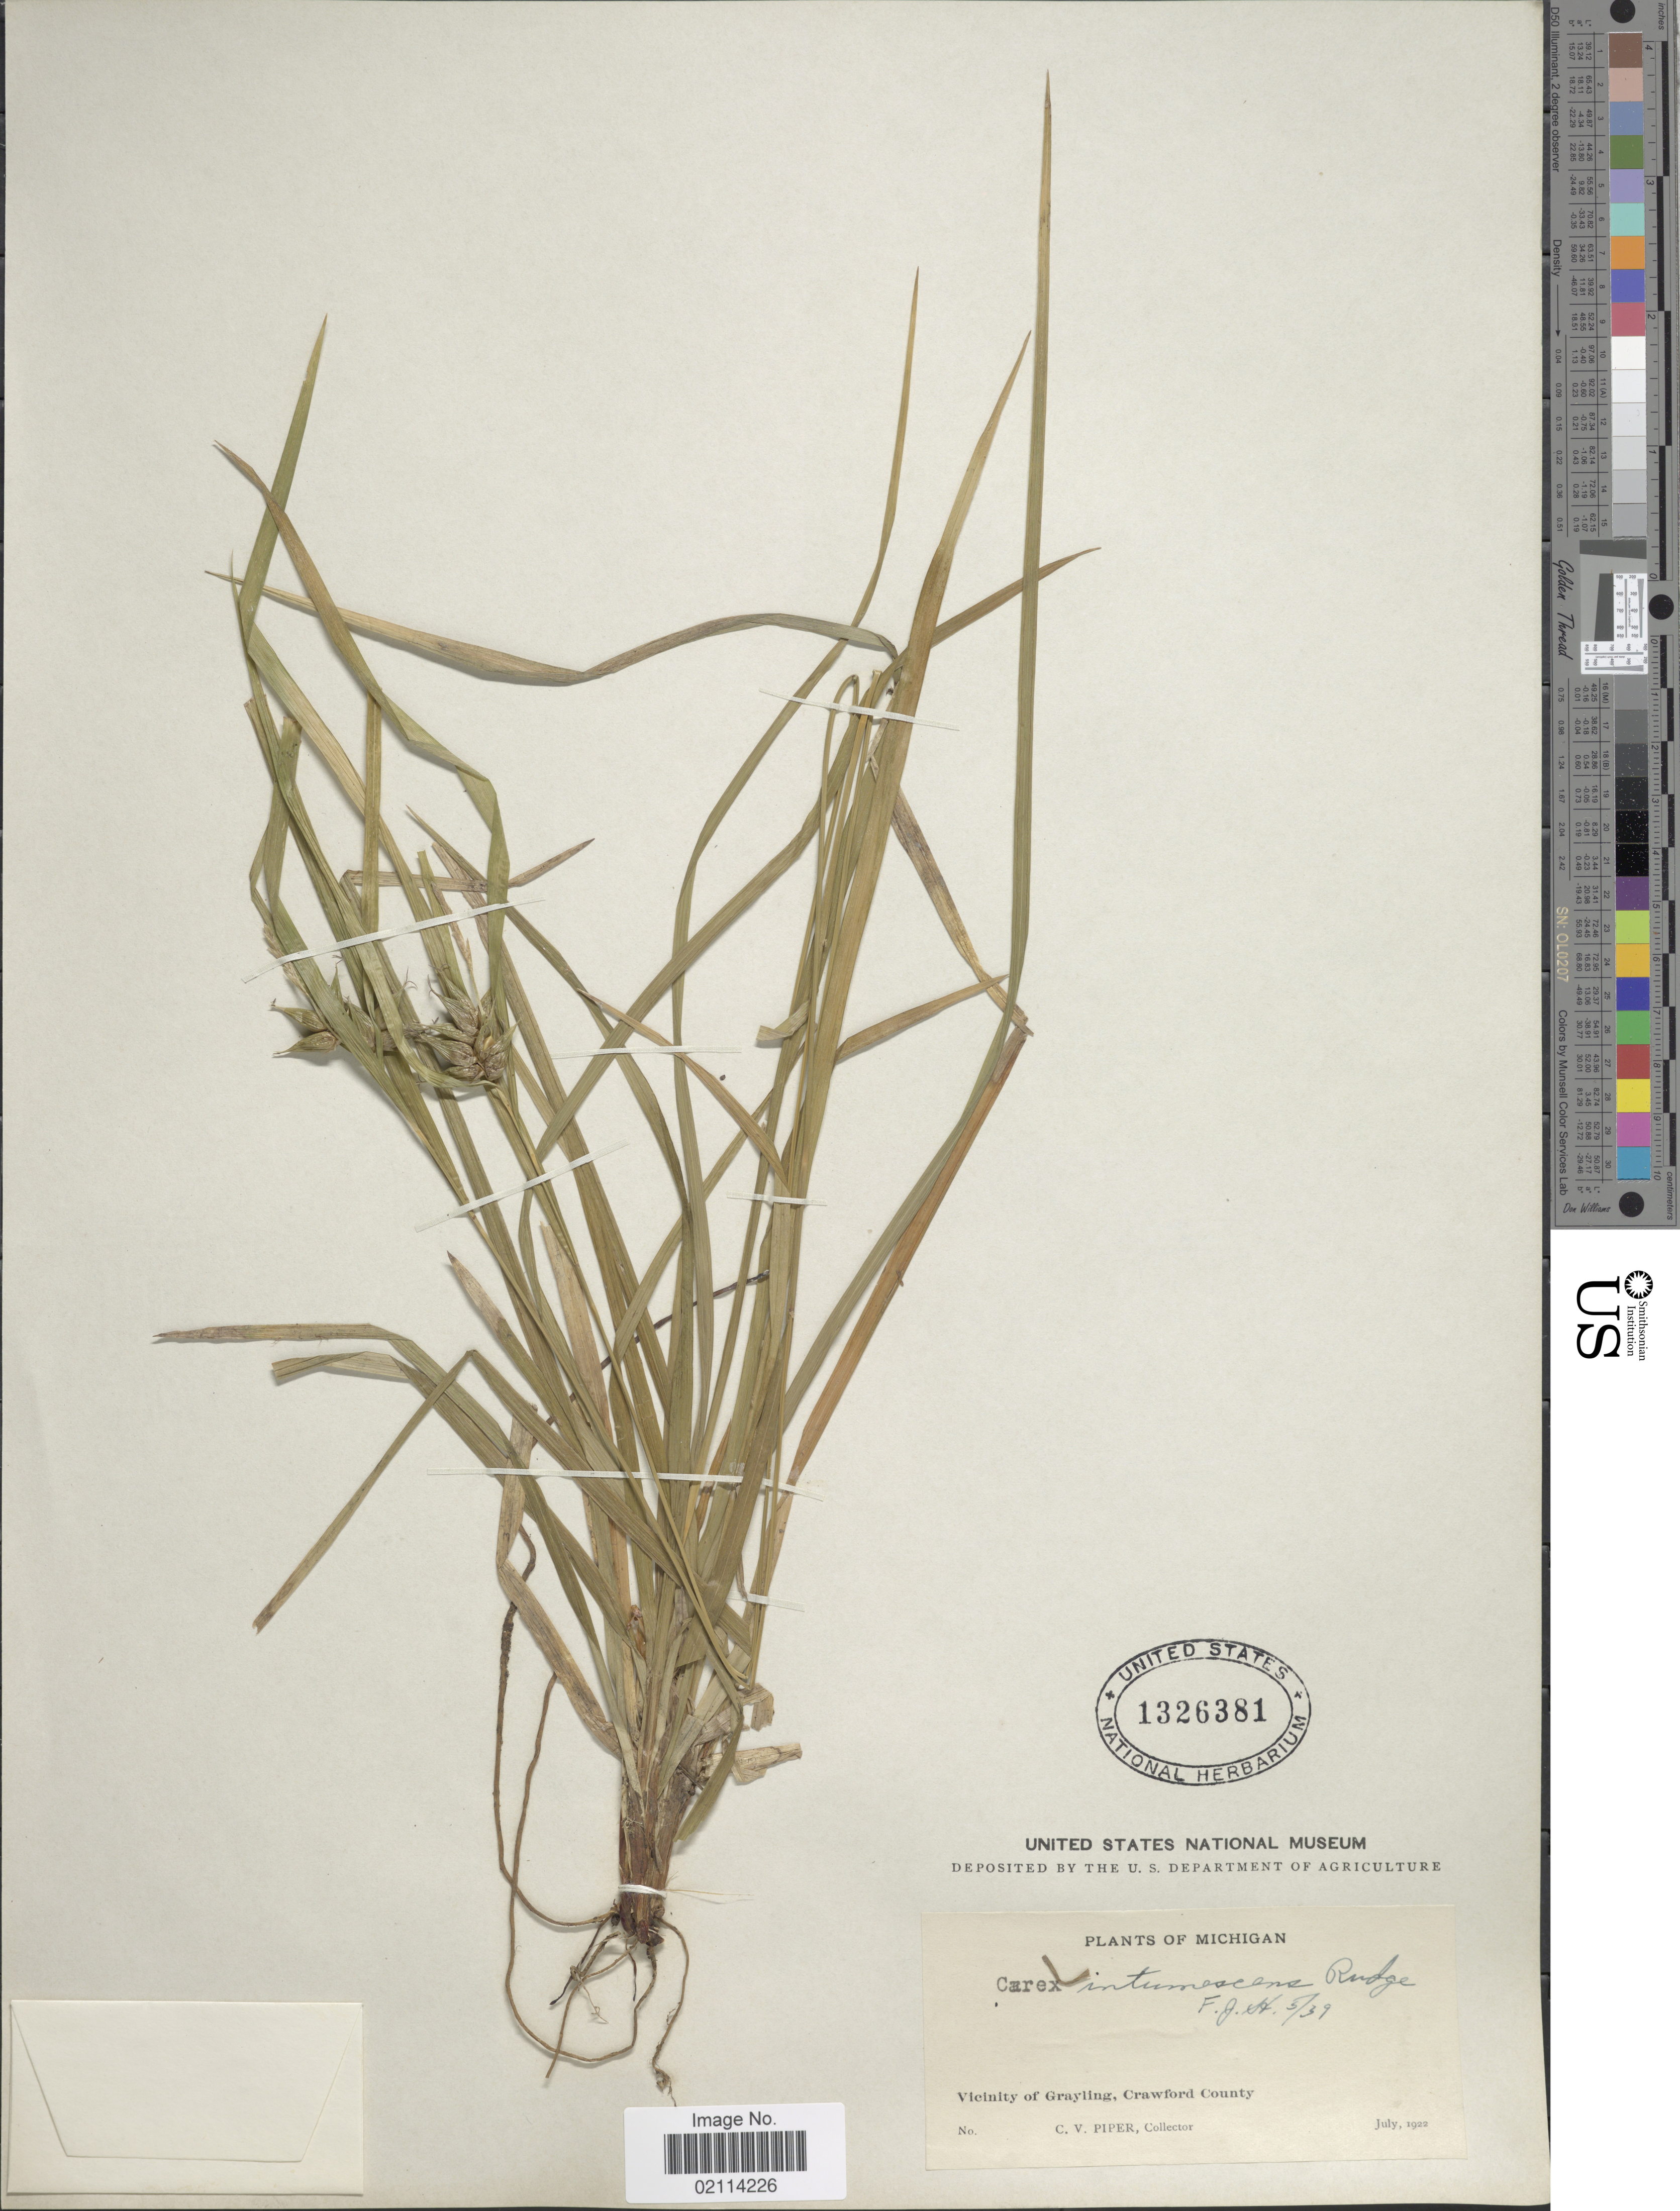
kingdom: Plantae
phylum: Tracheophyta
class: Liliopsida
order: Poales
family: Cyperaceae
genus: Carex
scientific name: Carex intumescens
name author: Rudge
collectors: C. V. Piper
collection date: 1922-07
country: United States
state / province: Michigan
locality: Vicinity of Grayling, Crawford County.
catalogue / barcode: US 1326381